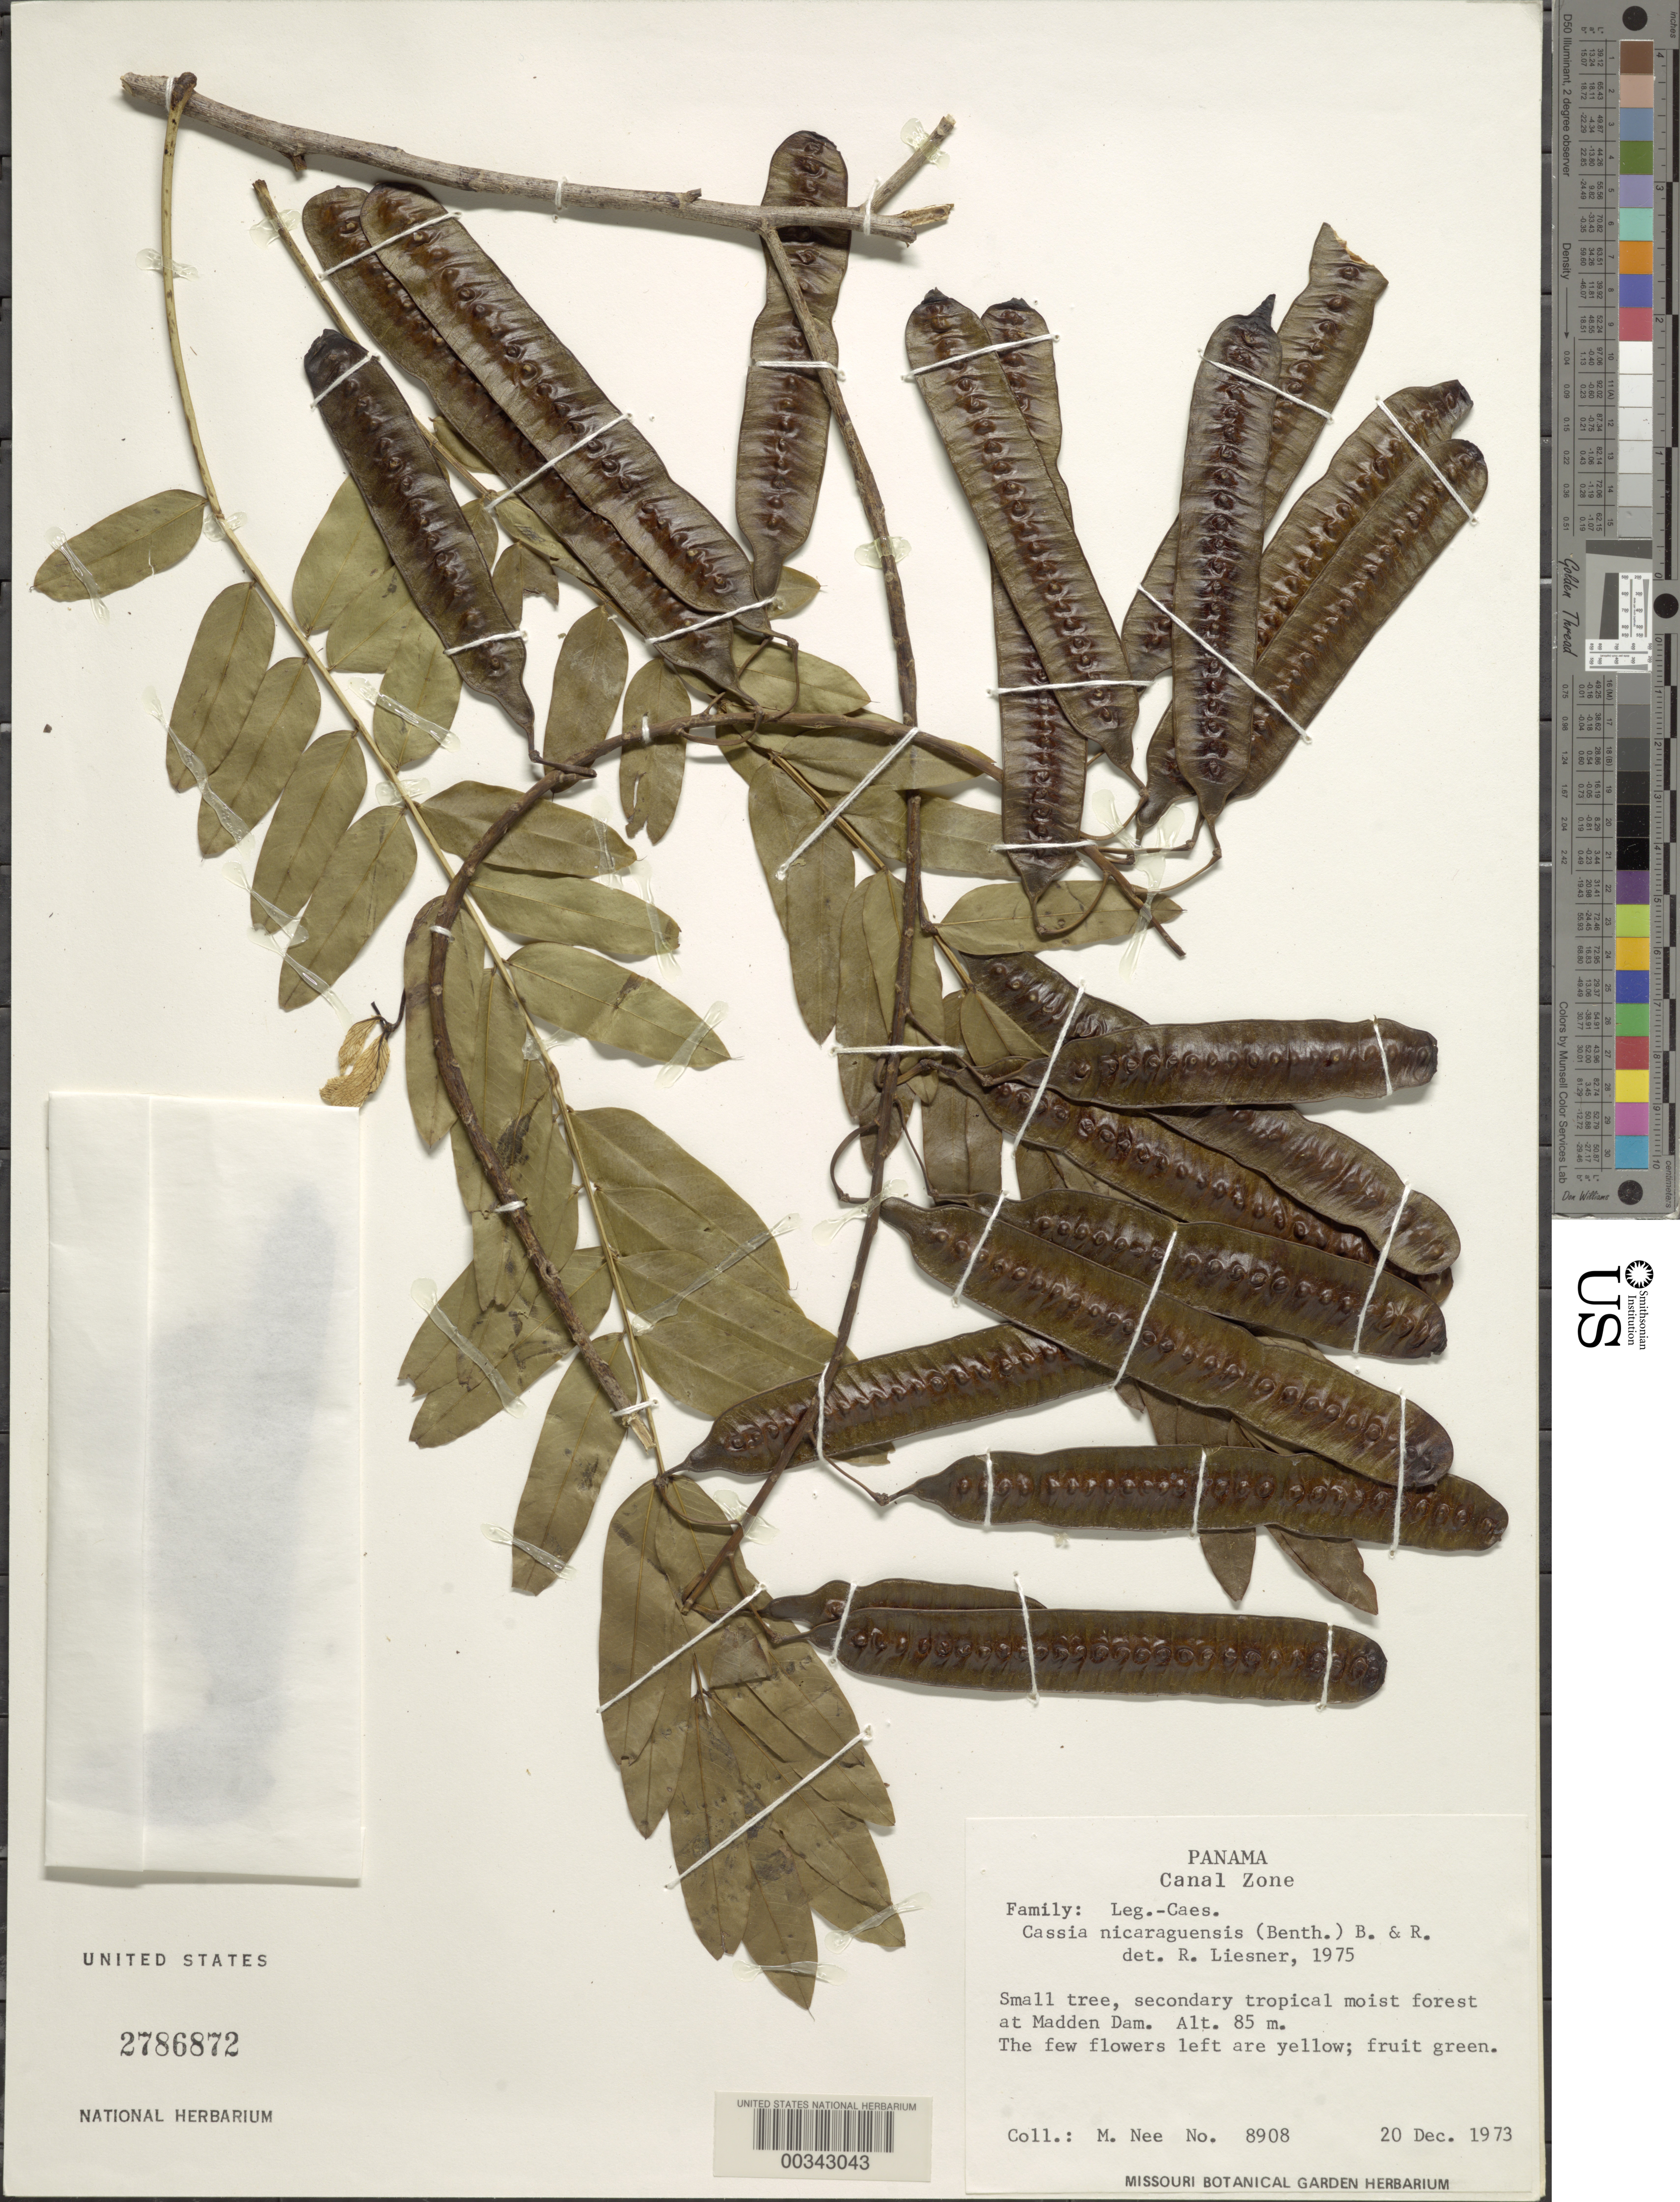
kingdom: Plantae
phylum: Tracheophyta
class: Magnoliopsida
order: Fabales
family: Fabaceae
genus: Senna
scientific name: Senna nicaraguensis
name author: (Benth.) H.S. Irwin & Barneby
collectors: M. Nee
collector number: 8908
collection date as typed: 20 Dec 1973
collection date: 1973-12-20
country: Panama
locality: At Madden Dam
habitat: Secondary tropical moist forest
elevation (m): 85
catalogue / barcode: US 2786872